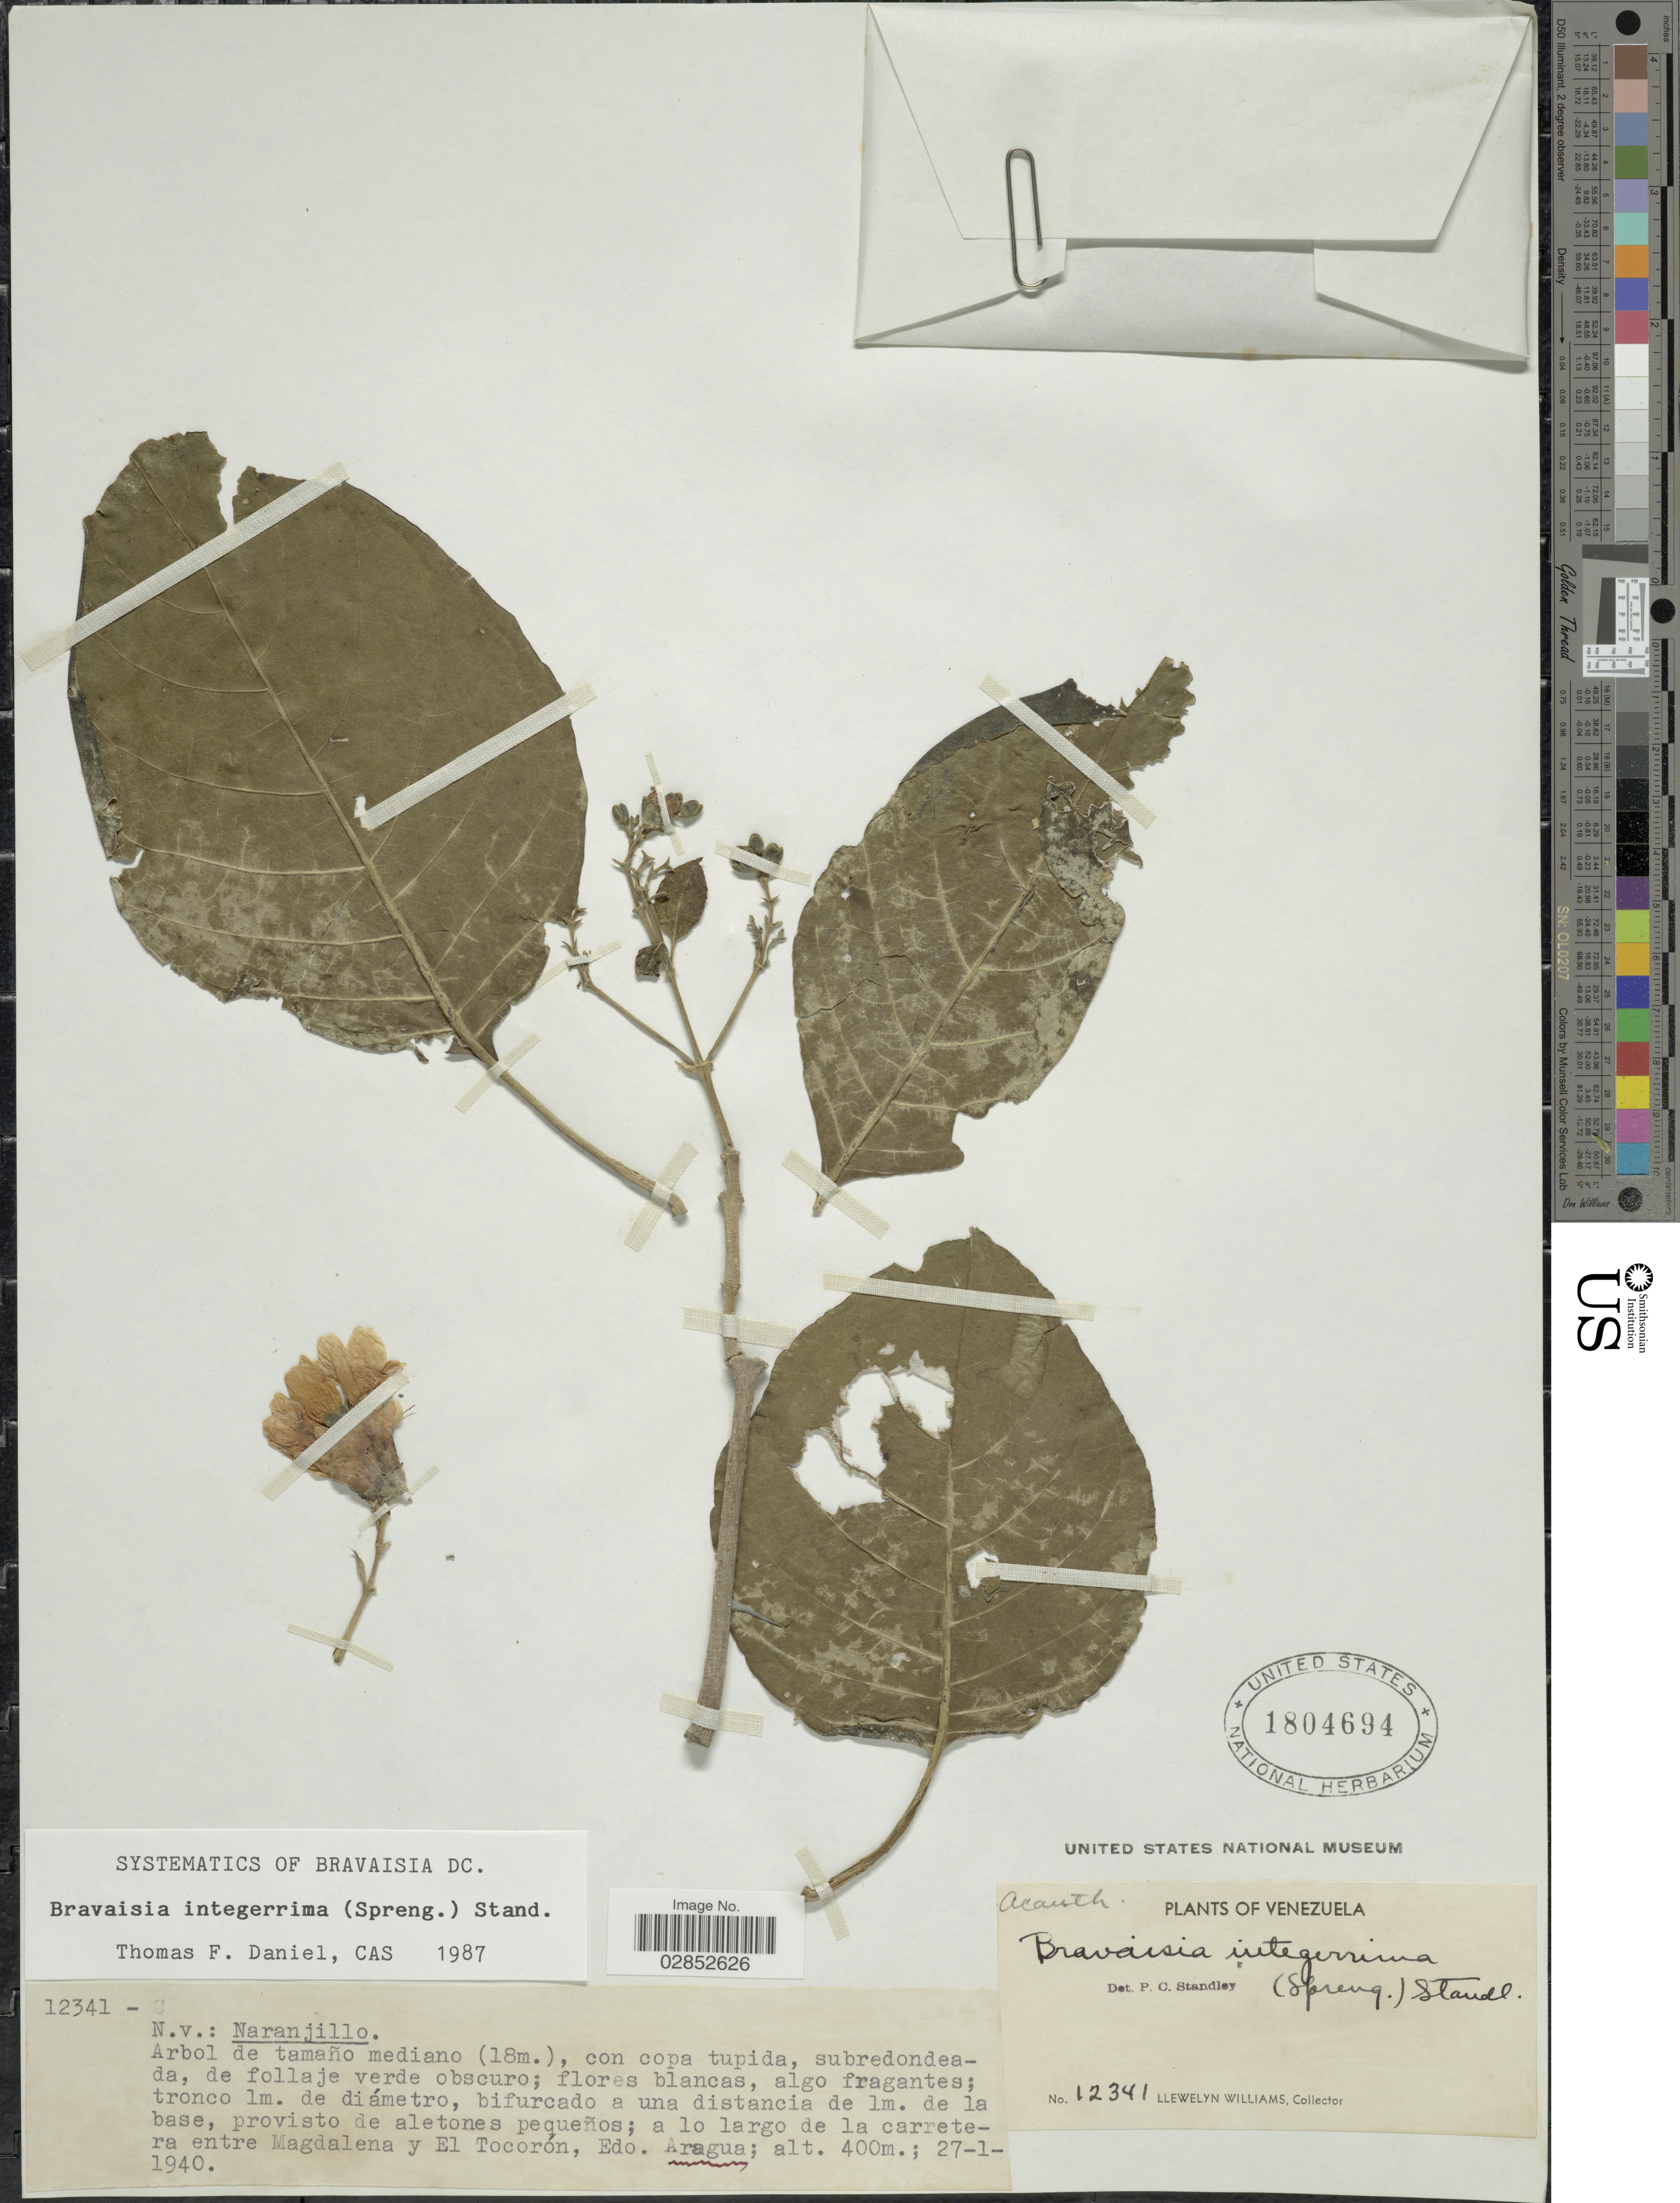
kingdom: Plantae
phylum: Tracheophyta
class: Magnoliopsida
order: Lamiales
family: Acanthaceae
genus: Bravaisia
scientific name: Bravaisia integerrima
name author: (Spreng.) Standl.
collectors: Ll. Williams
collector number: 12341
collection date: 1940-01-27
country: Venezuela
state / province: Aragua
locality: A lo largo de la carretera entre Magdalena y El Tocorón.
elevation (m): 400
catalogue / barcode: US 1804694